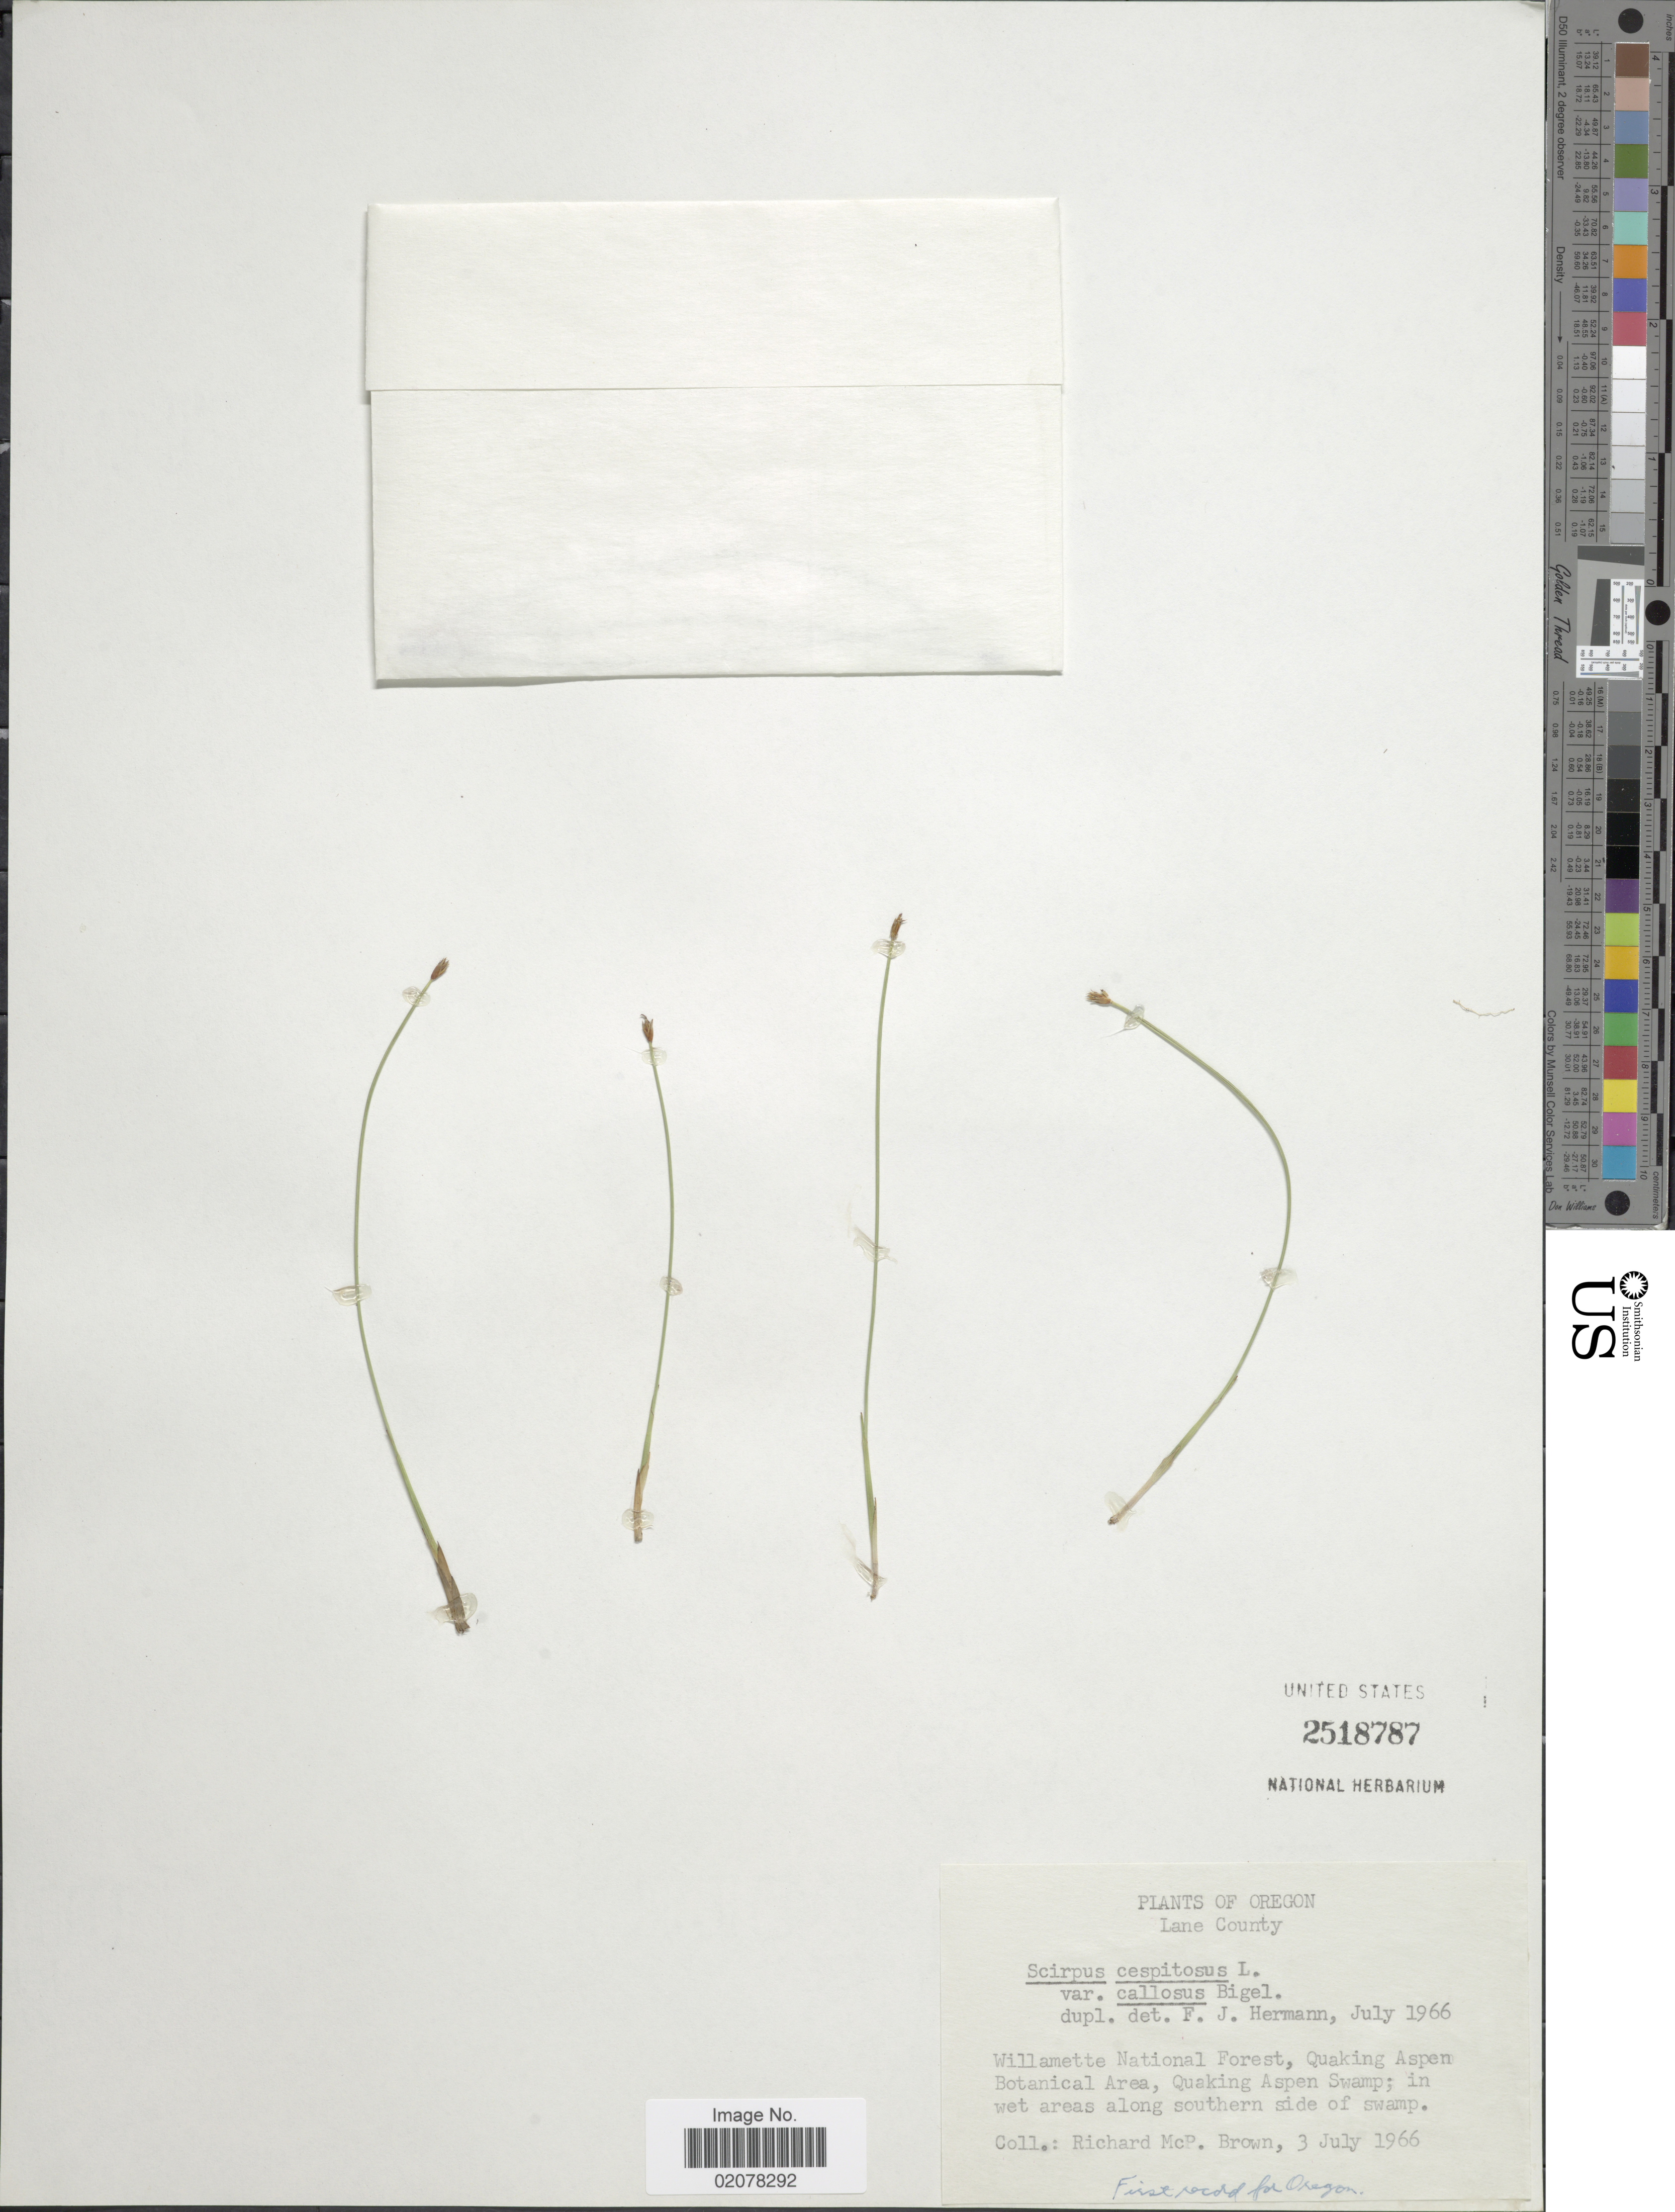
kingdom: Plantae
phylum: Tracheophyta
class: Liliopsida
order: Poales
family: Cyperaceae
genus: Trichophorum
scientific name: Trichophorum cespitosum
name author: (L.) Hartm.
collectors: R. Brown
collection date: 1966-07-03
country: United States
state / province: Oregon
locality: Lane County, Willamette National Forest, Quaking Aspen Botanica Area, Quaking Aspen Swamp; in wet areas along southern side of swamp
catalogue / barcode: US 2518787